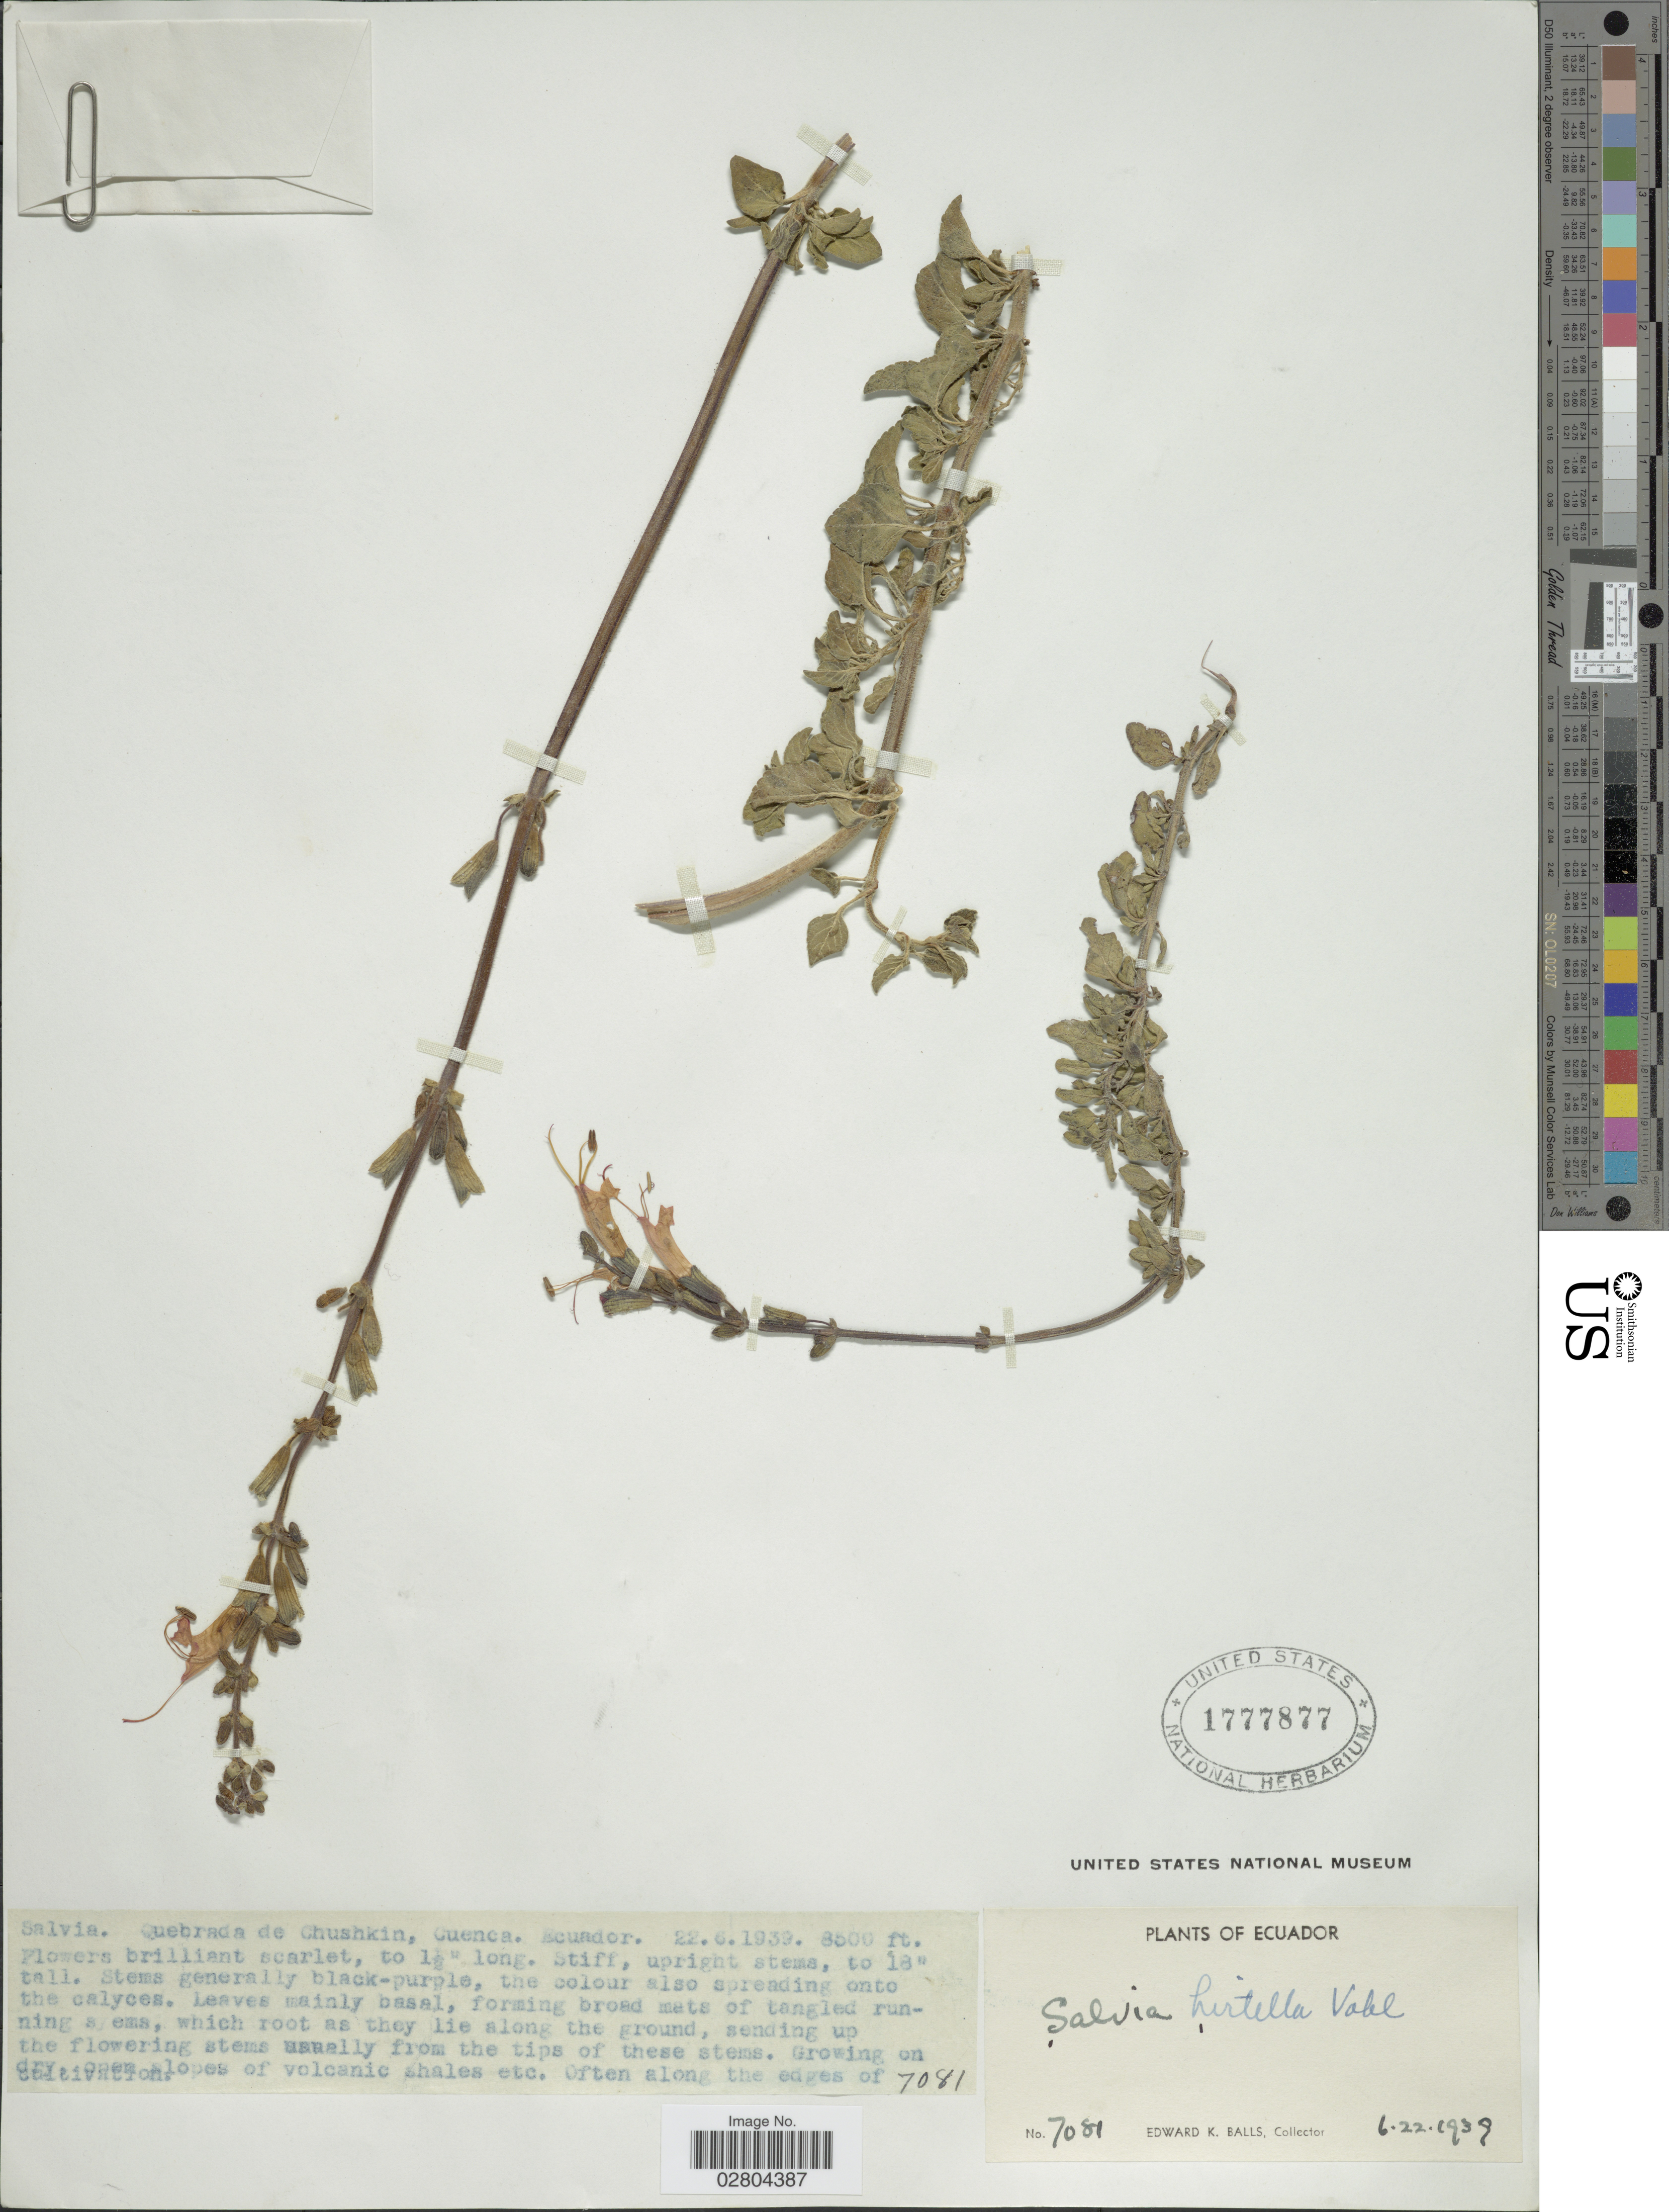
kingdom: Plantae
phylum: Tracheophyta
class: Magnoliopsida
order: Lamiales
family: Lamiaceae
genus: Salvia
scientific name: Salvia hirtella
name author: Vahl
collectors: E. K. Balls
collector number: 7081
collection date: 1939-06-22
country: Ecuador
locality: Quebrada de Chushkin, Cuenca.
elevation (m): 2591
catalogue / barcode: US 1777877